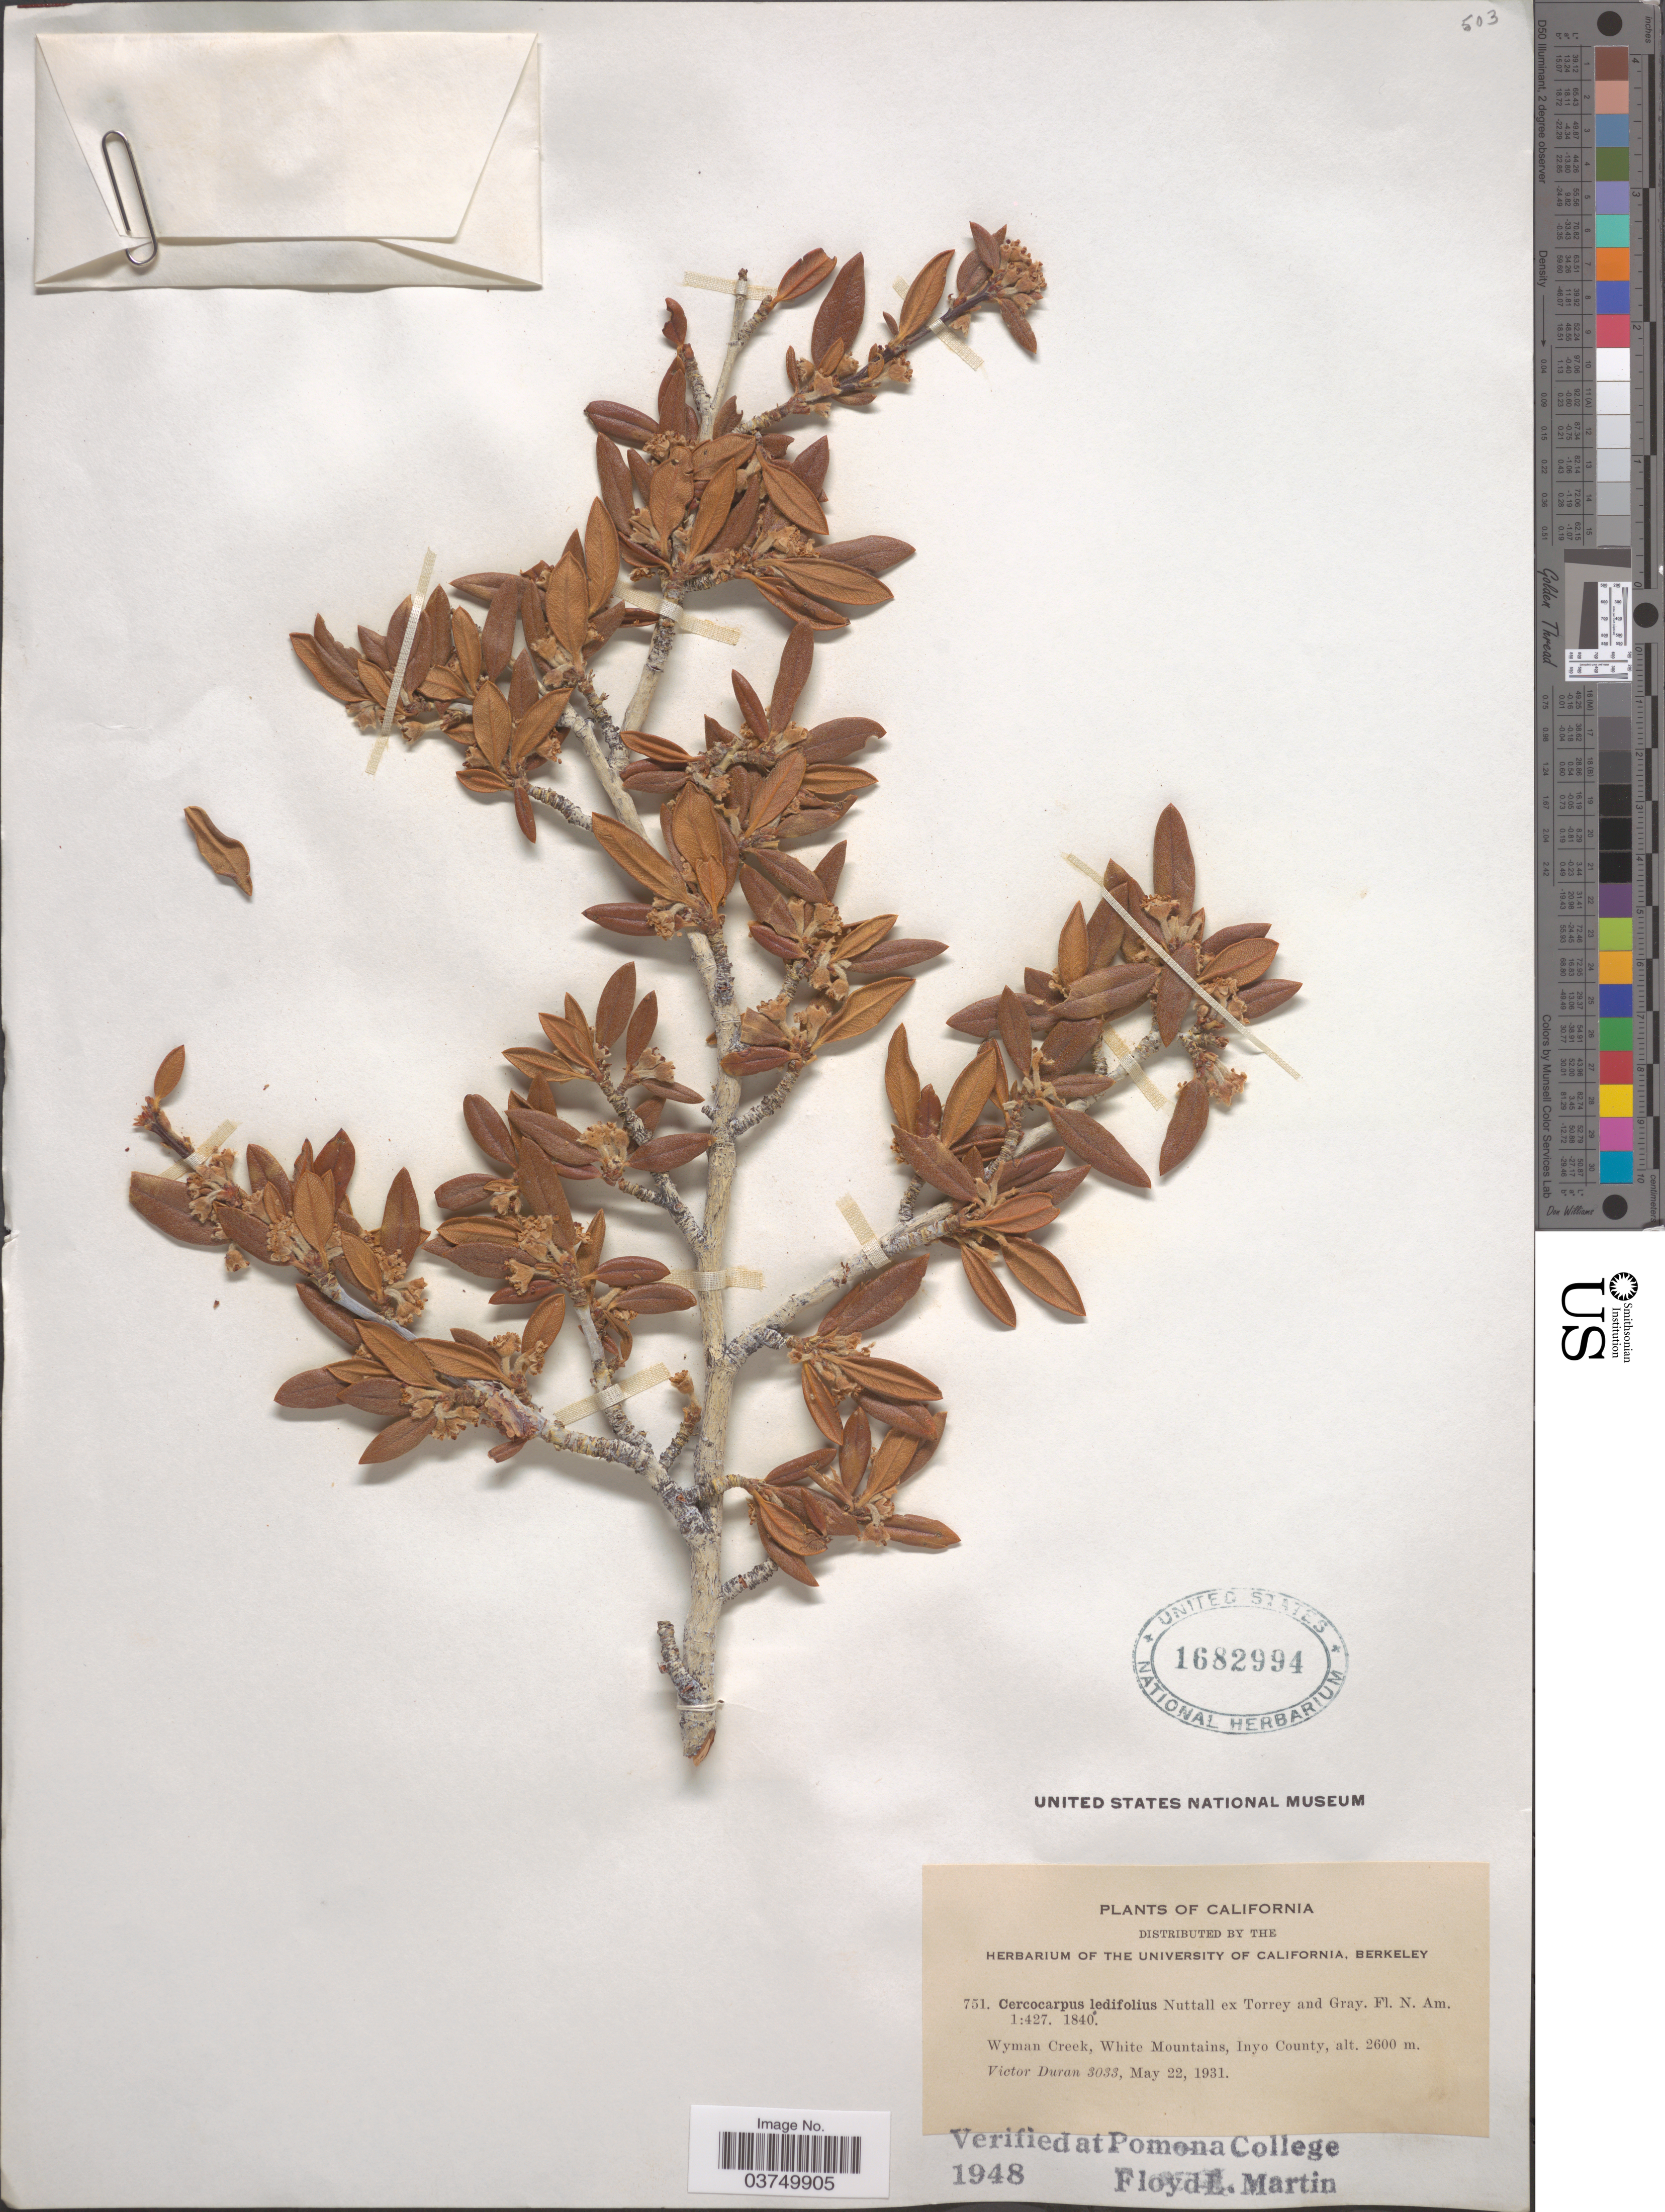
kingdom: Plantae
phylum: Tracheophyta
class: Magnoliopsida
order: Rosales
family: Rosaceae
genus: Cercocarpus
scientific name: Cercocarpus ledifolius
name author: Nutt.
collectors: V. Duran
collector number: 3033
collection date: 1931-05-22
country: United States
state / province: California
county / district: Inyo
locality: Wyman Creek, White Mountains, Inyo County.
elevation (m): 2600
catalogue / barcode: US 1682994